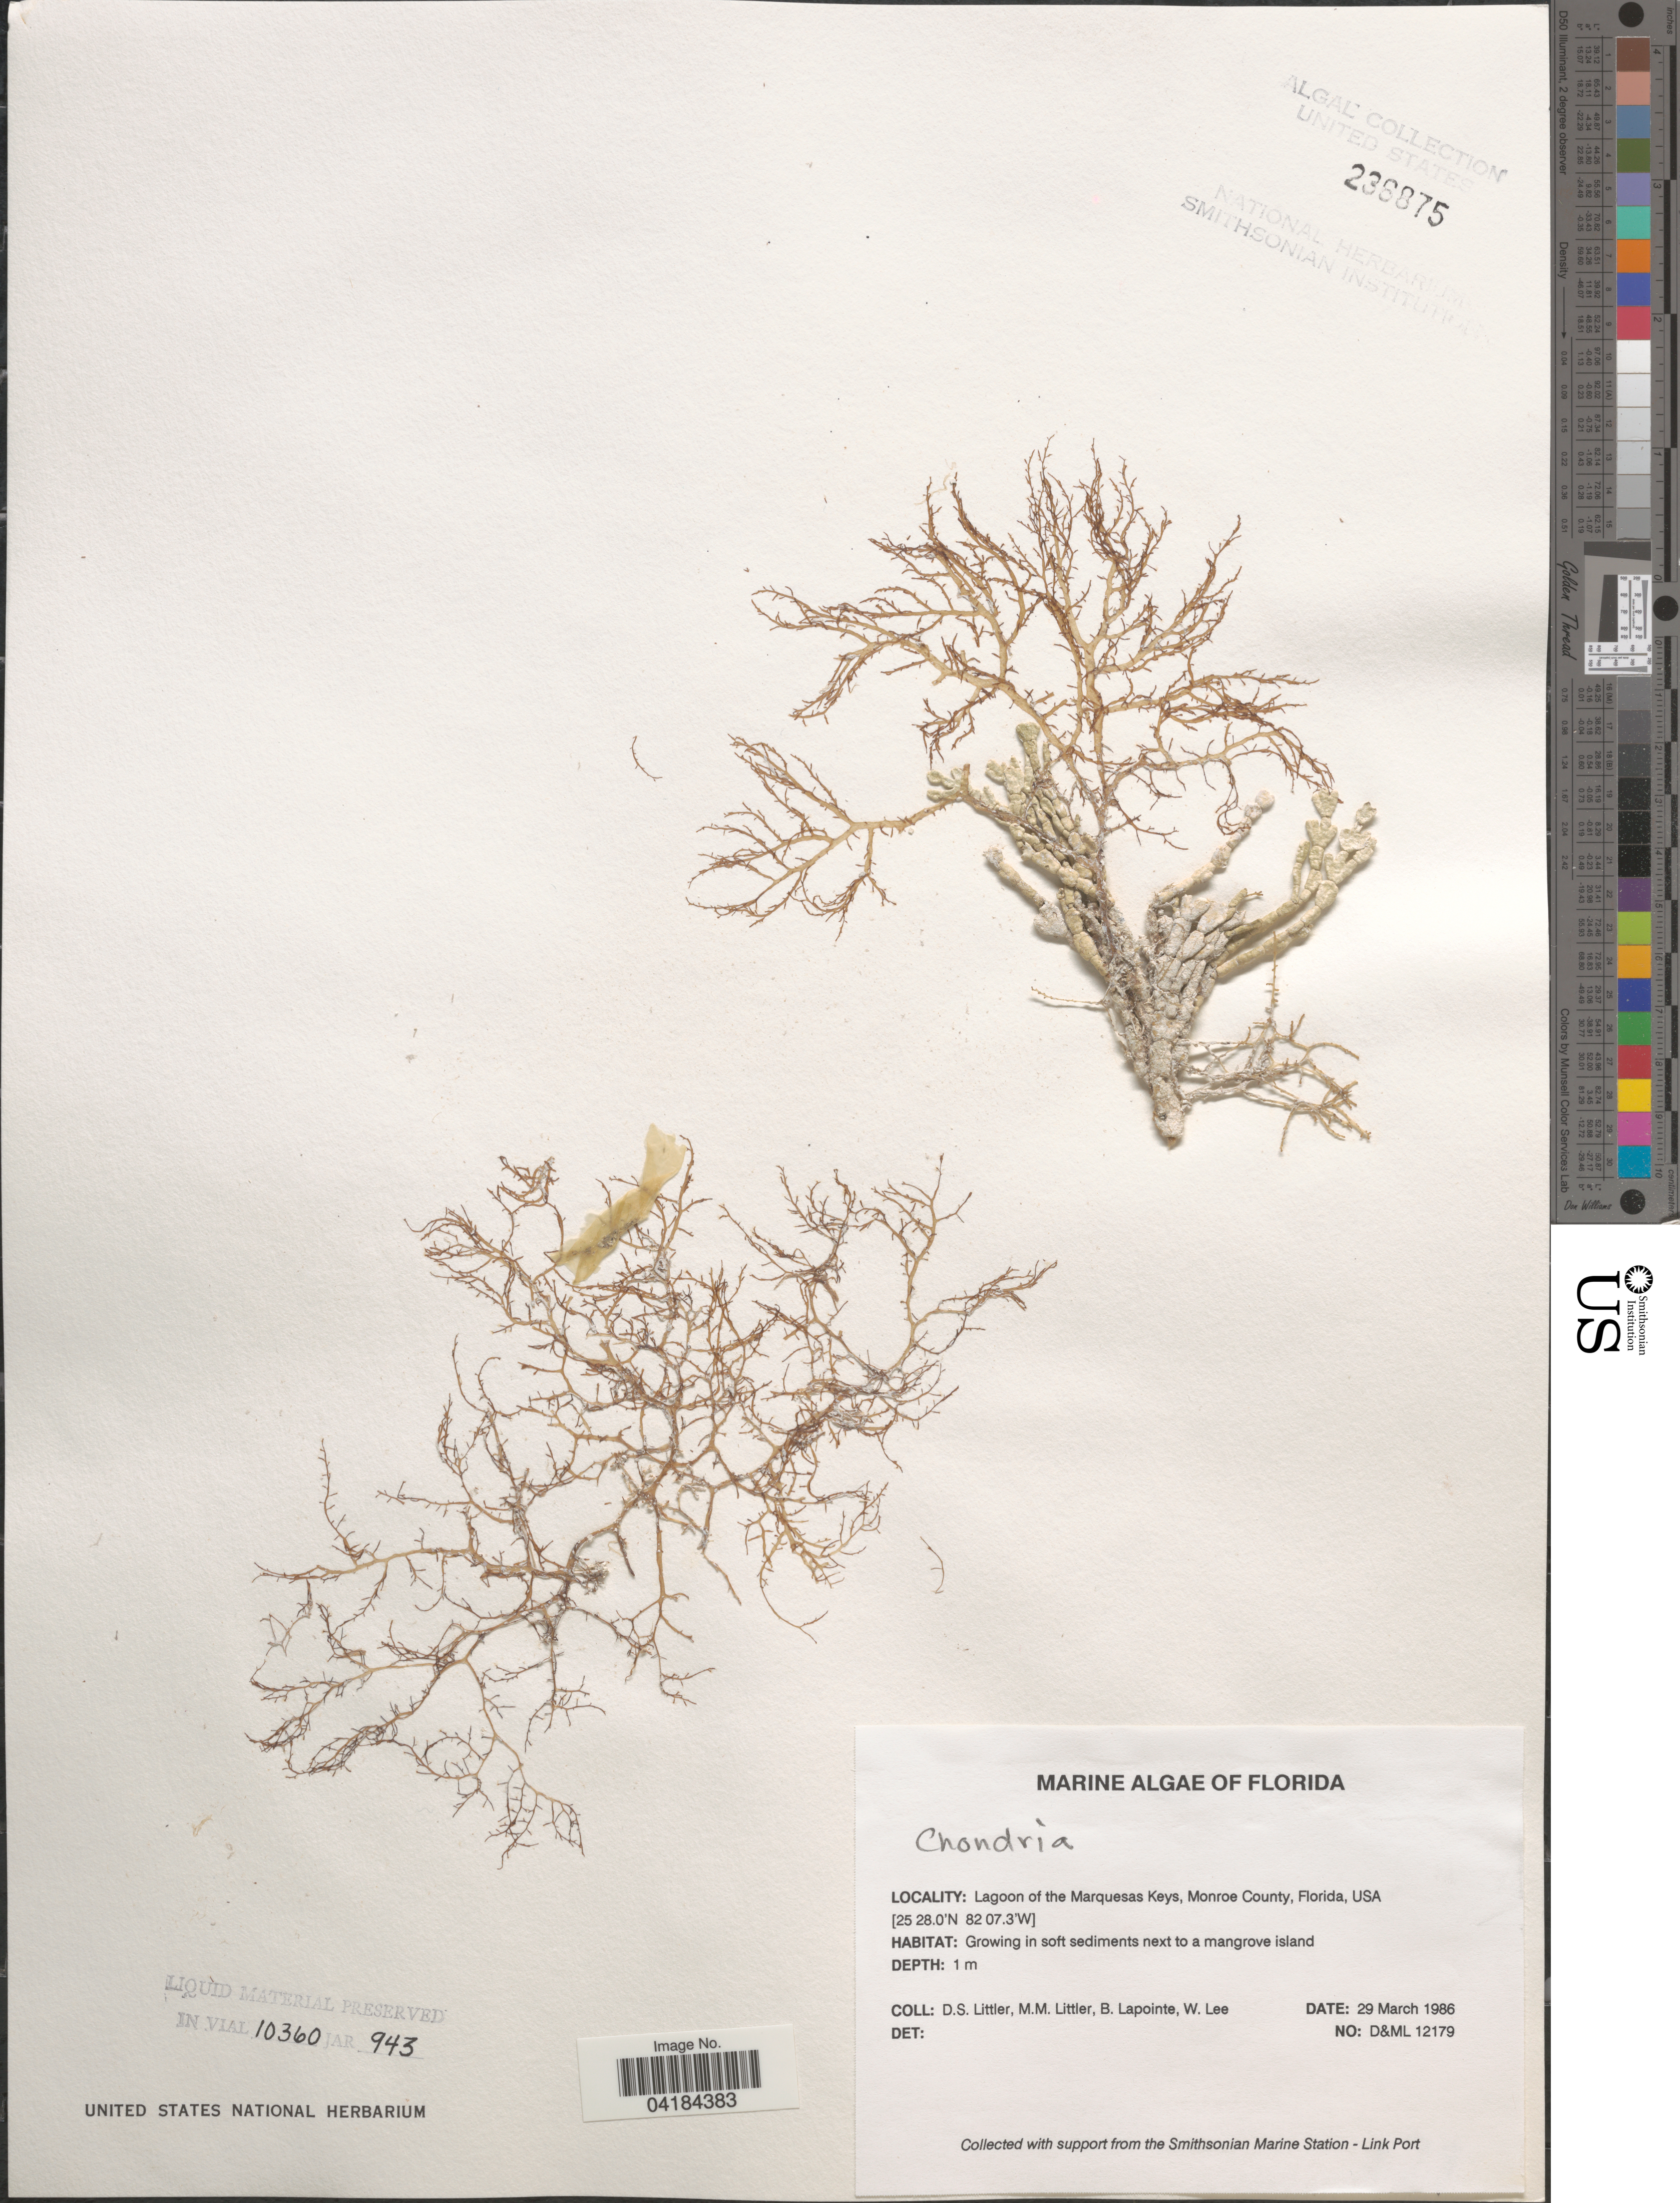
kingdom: Plantae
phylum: Rhodophyta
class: Florideophyceae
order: Ceramiales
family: Rhodomelaceae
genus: Chondria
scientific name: Chondria sp.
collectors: D. S. Littler, B. Lapointe & W. Lee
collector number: D&ML12179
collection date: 1986-03-29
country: United States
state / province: Florida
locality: Lagoon of the Marquesas Keys, Monroe County.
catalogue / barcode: US 236876